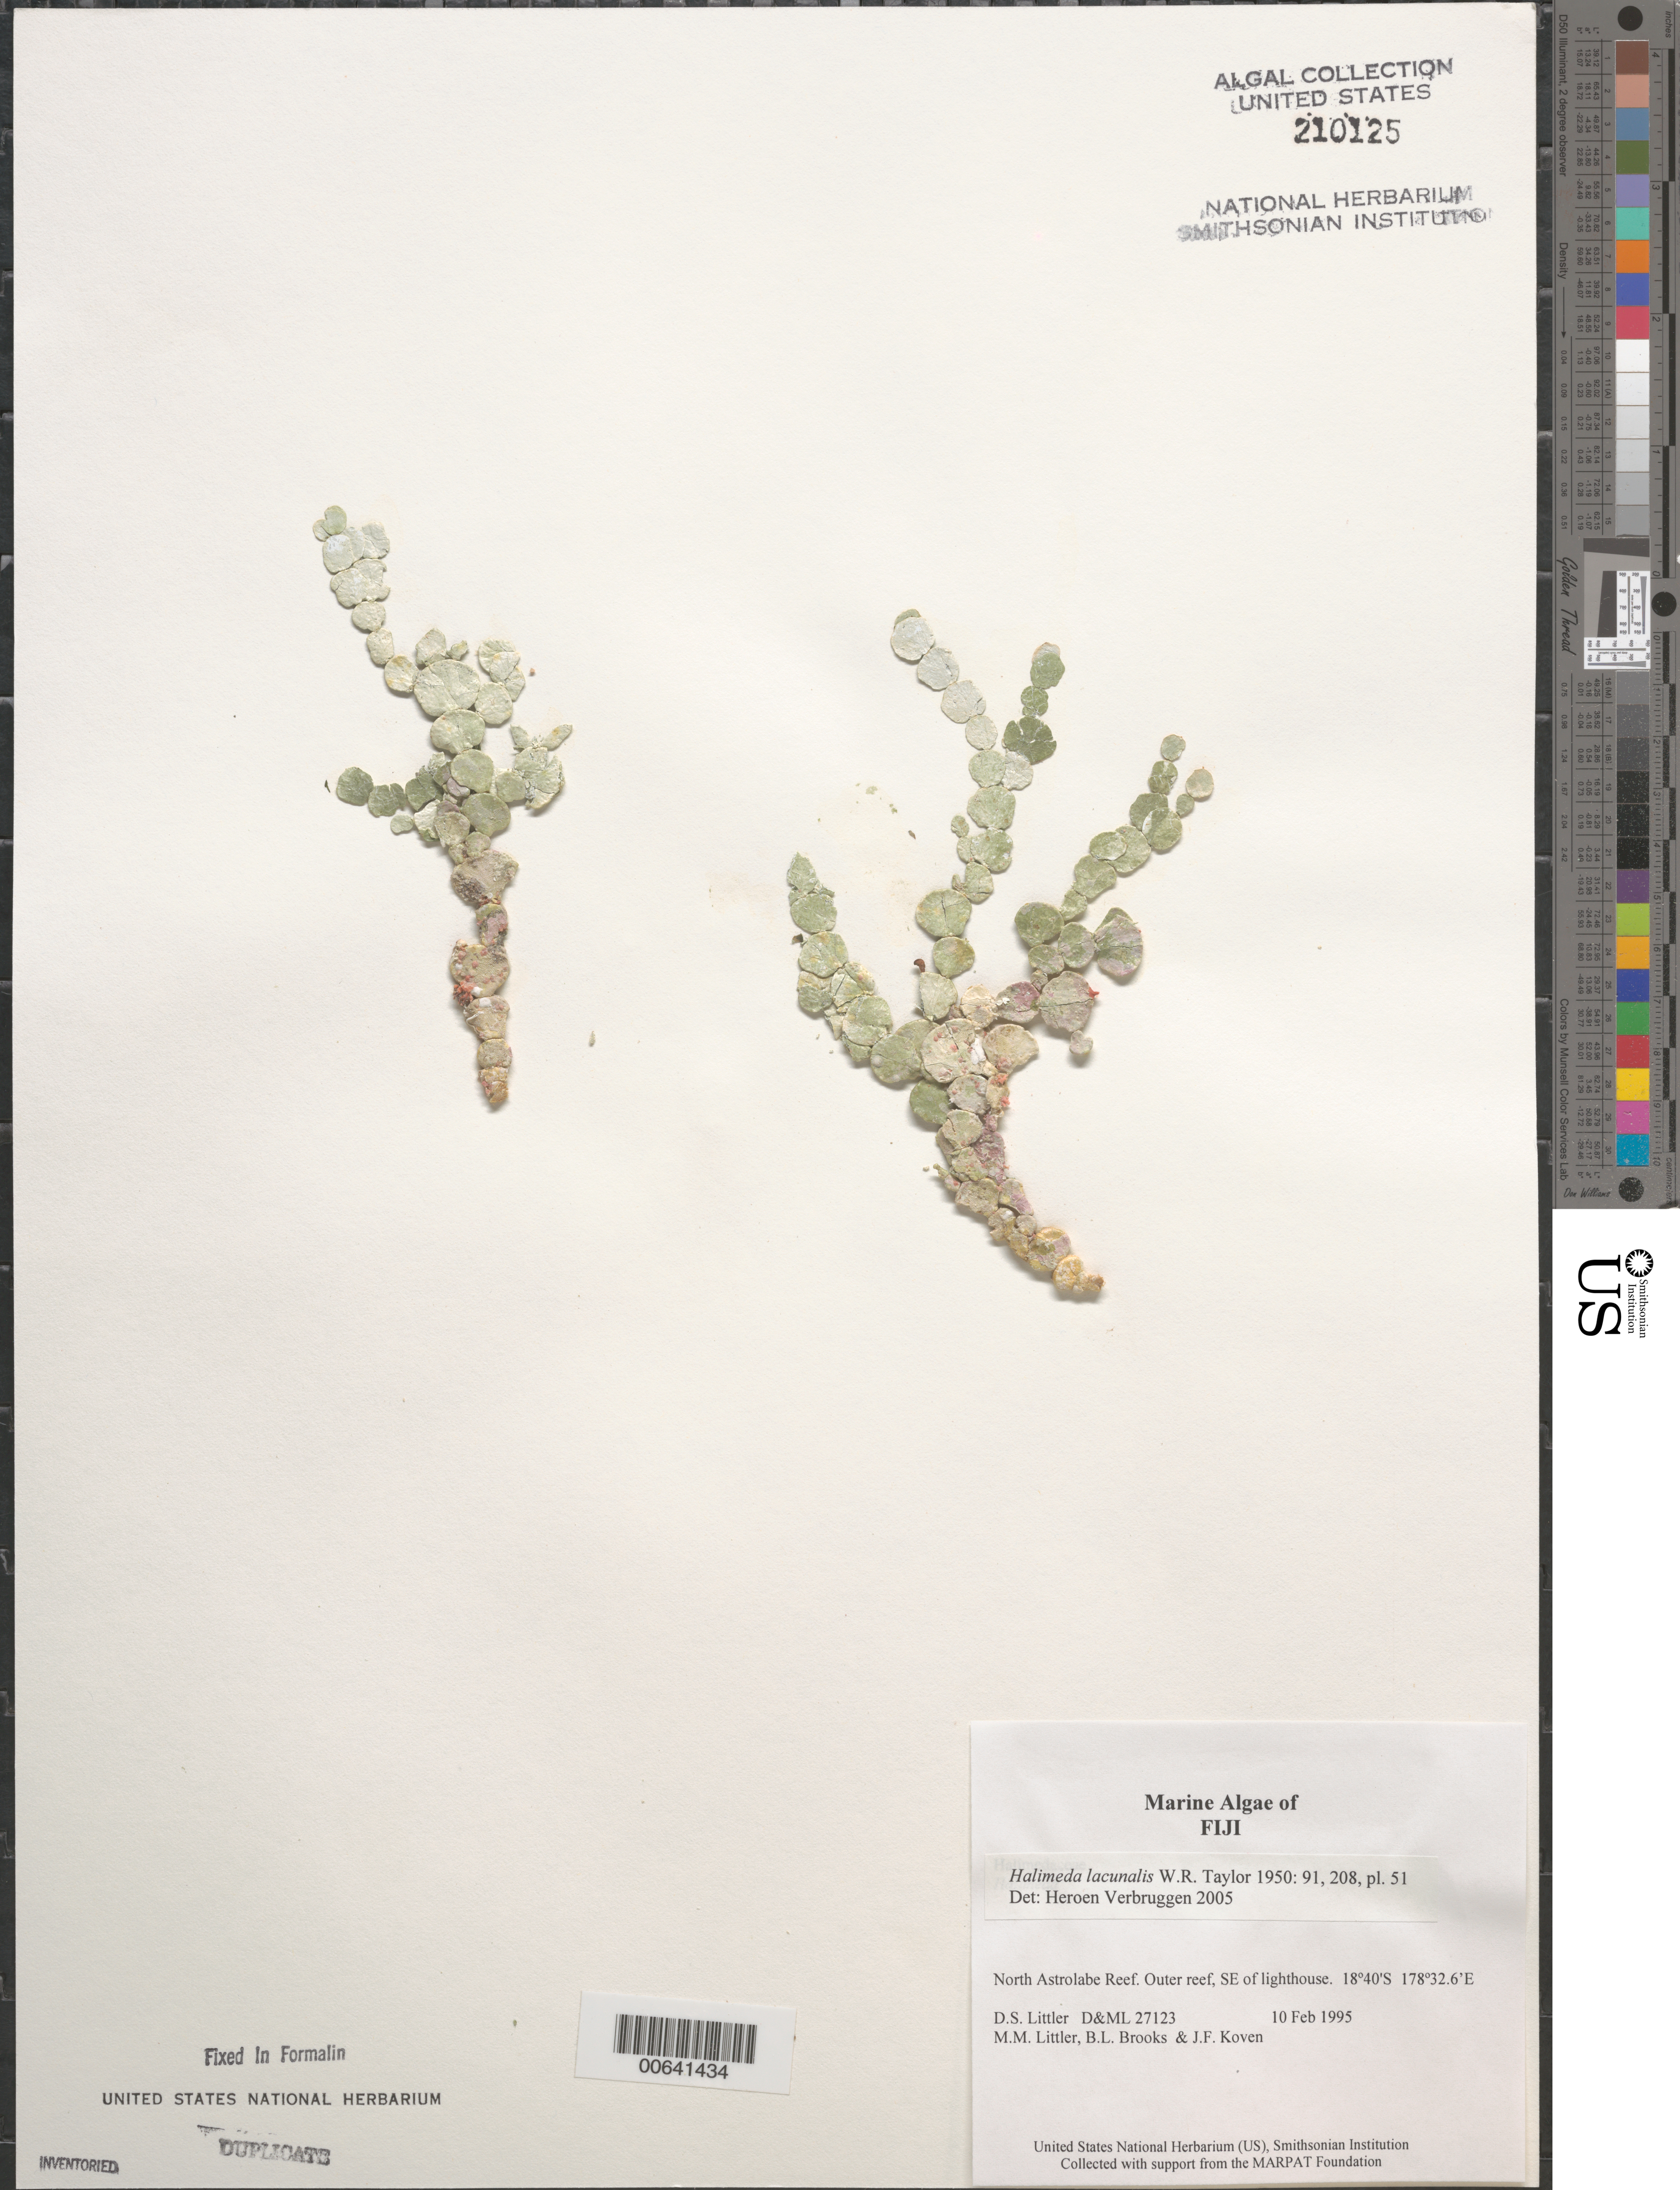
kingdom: Plantae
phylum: Chlorophyta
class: Ulvophyceae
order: Bryopsidales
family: Halimedaceae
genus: Halimeda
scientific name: Halimeda lacunalis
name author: W.R. Taylor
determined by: Verbruggen, H.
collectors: D. S. Littler, M. M. Littler, B. Brooks & J. Koven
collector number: D&ML 27123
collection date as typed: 10 Feb 1995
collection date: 1995-02-10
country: Fiji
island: North Astrolabe Reef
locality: North Astrolabe Reef, outer reef, southeast of lighthouse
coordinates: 18 40'S, 178 32.6'E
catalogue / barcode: US 210125